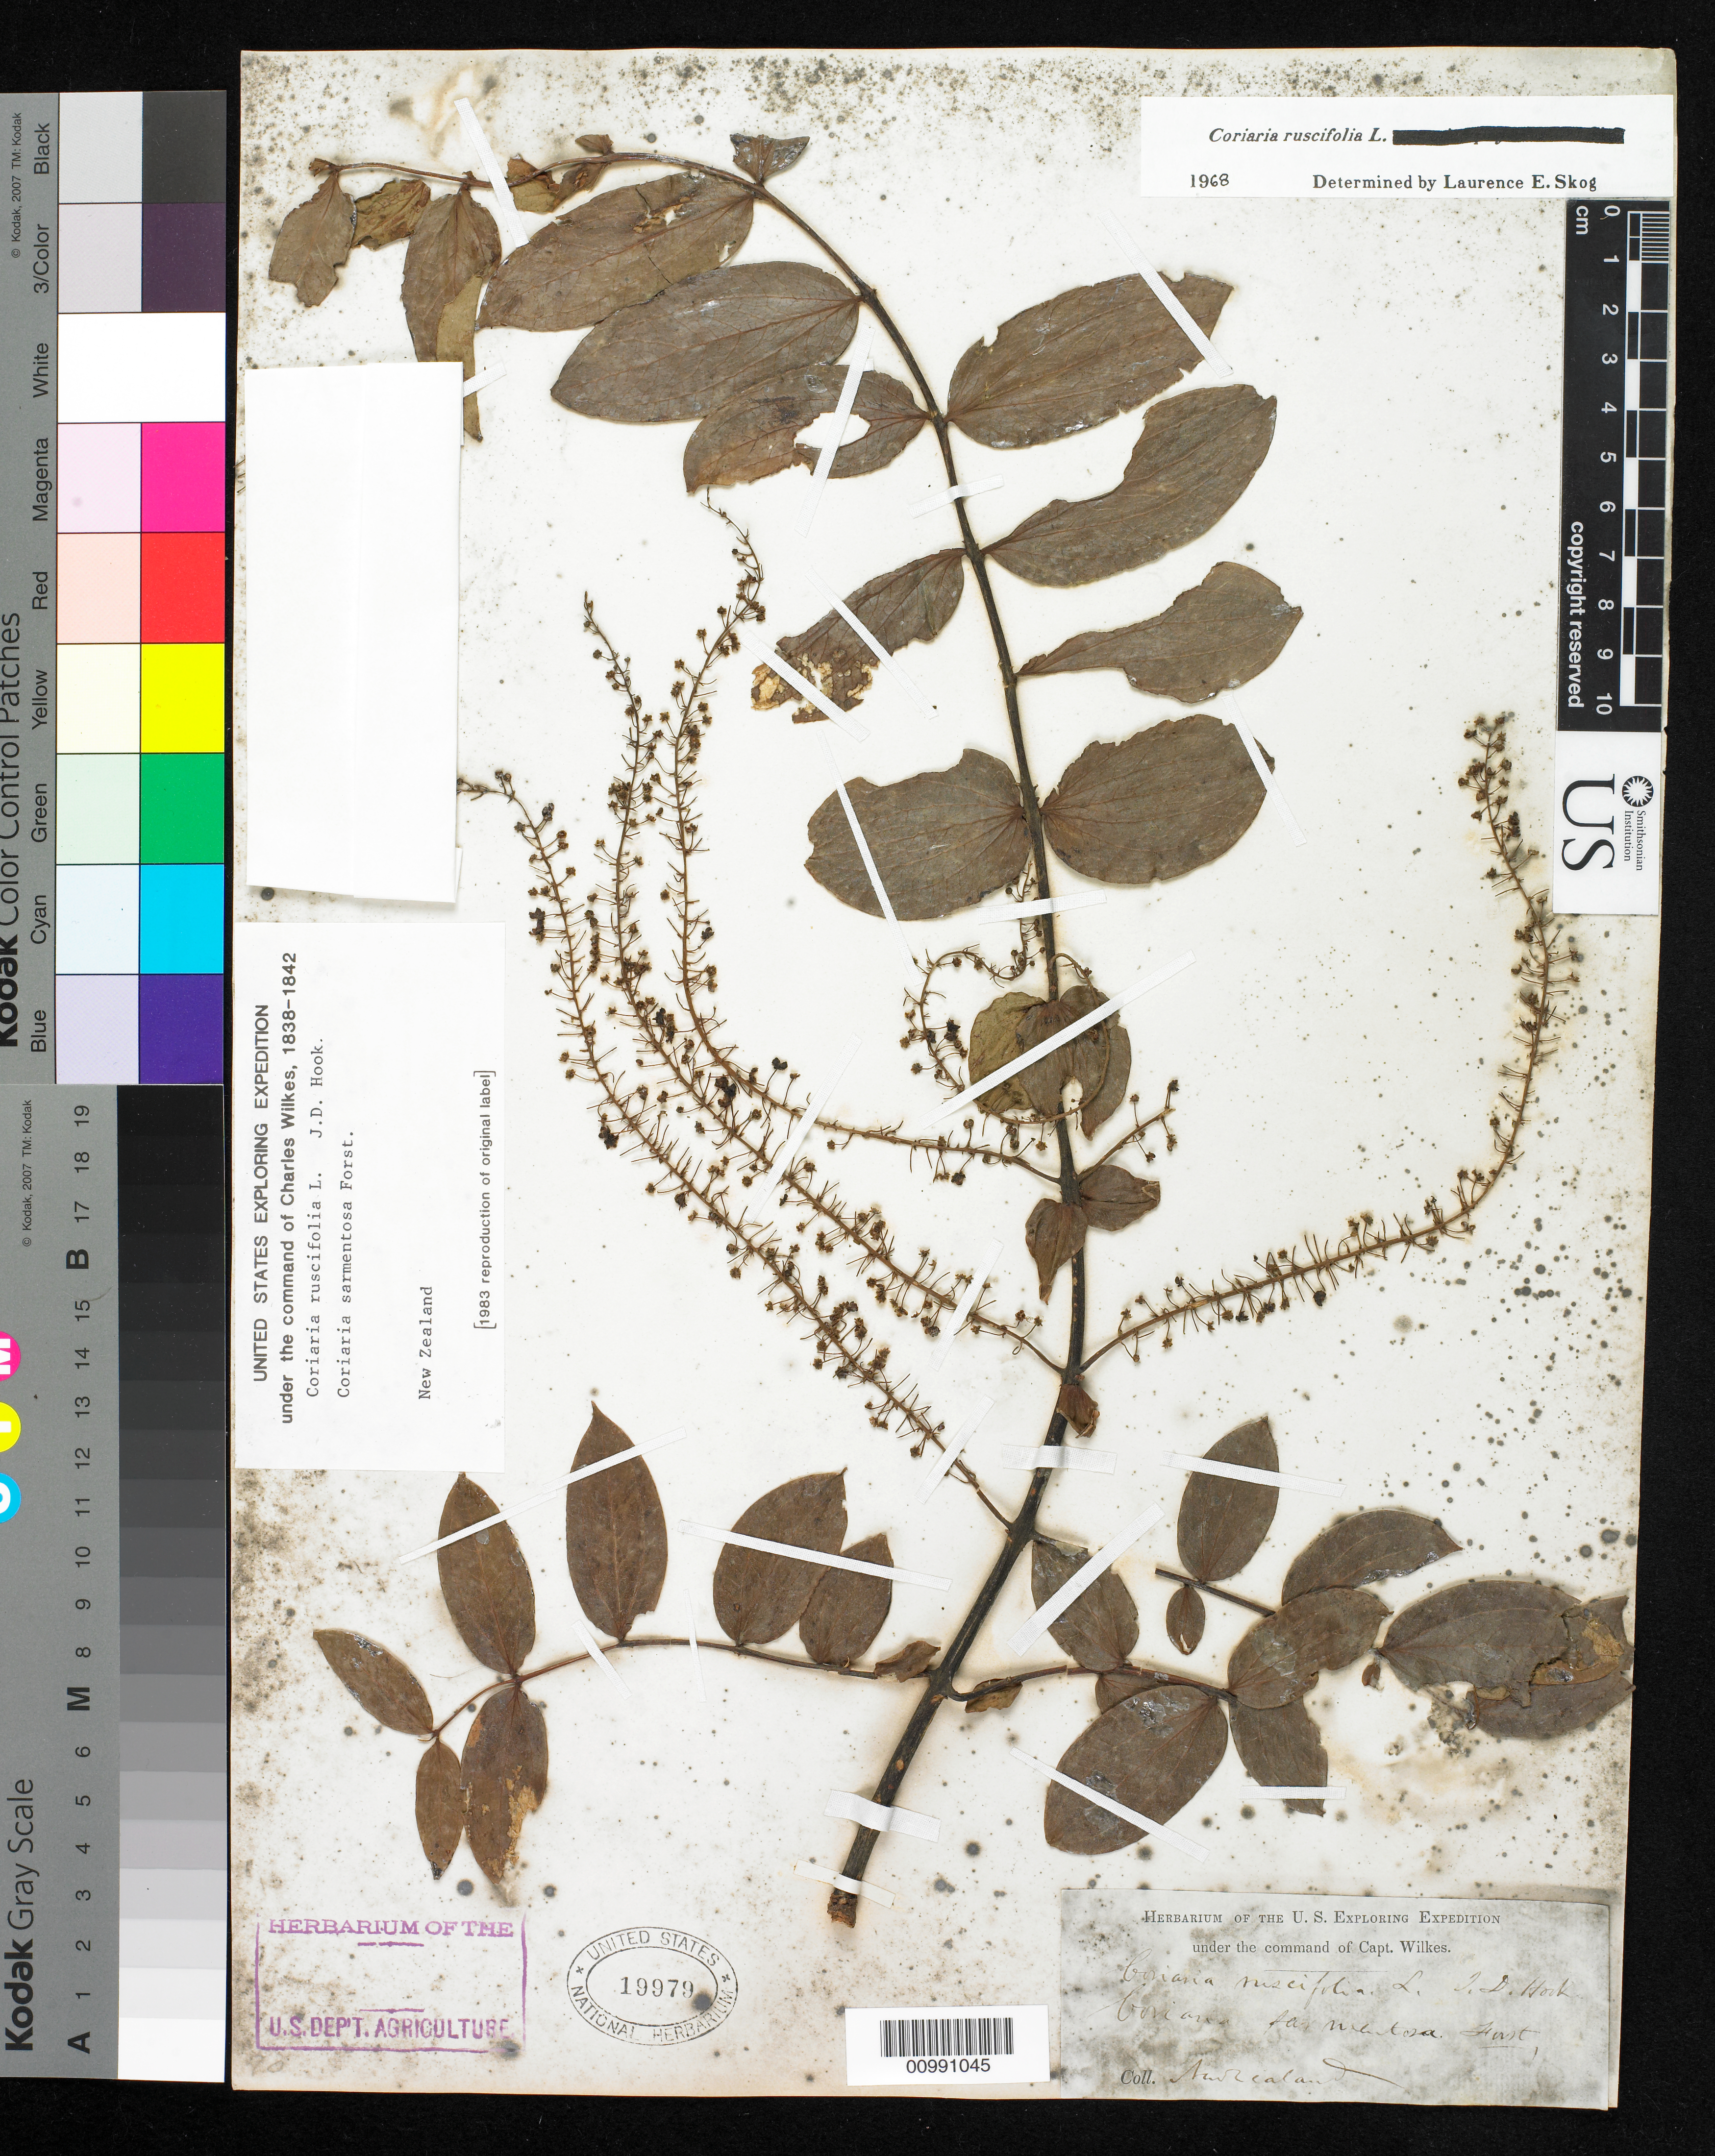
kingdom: Plantae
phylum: Tracheophyta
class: Magnoliopsida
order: Cucurbitales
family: Coriariaceae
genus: Coriaria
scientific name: Coriaria ruscifolia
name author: L.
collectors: Wilkes Explor. Exped.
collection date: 1838/1842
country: New Zealand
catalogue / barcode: US 19979